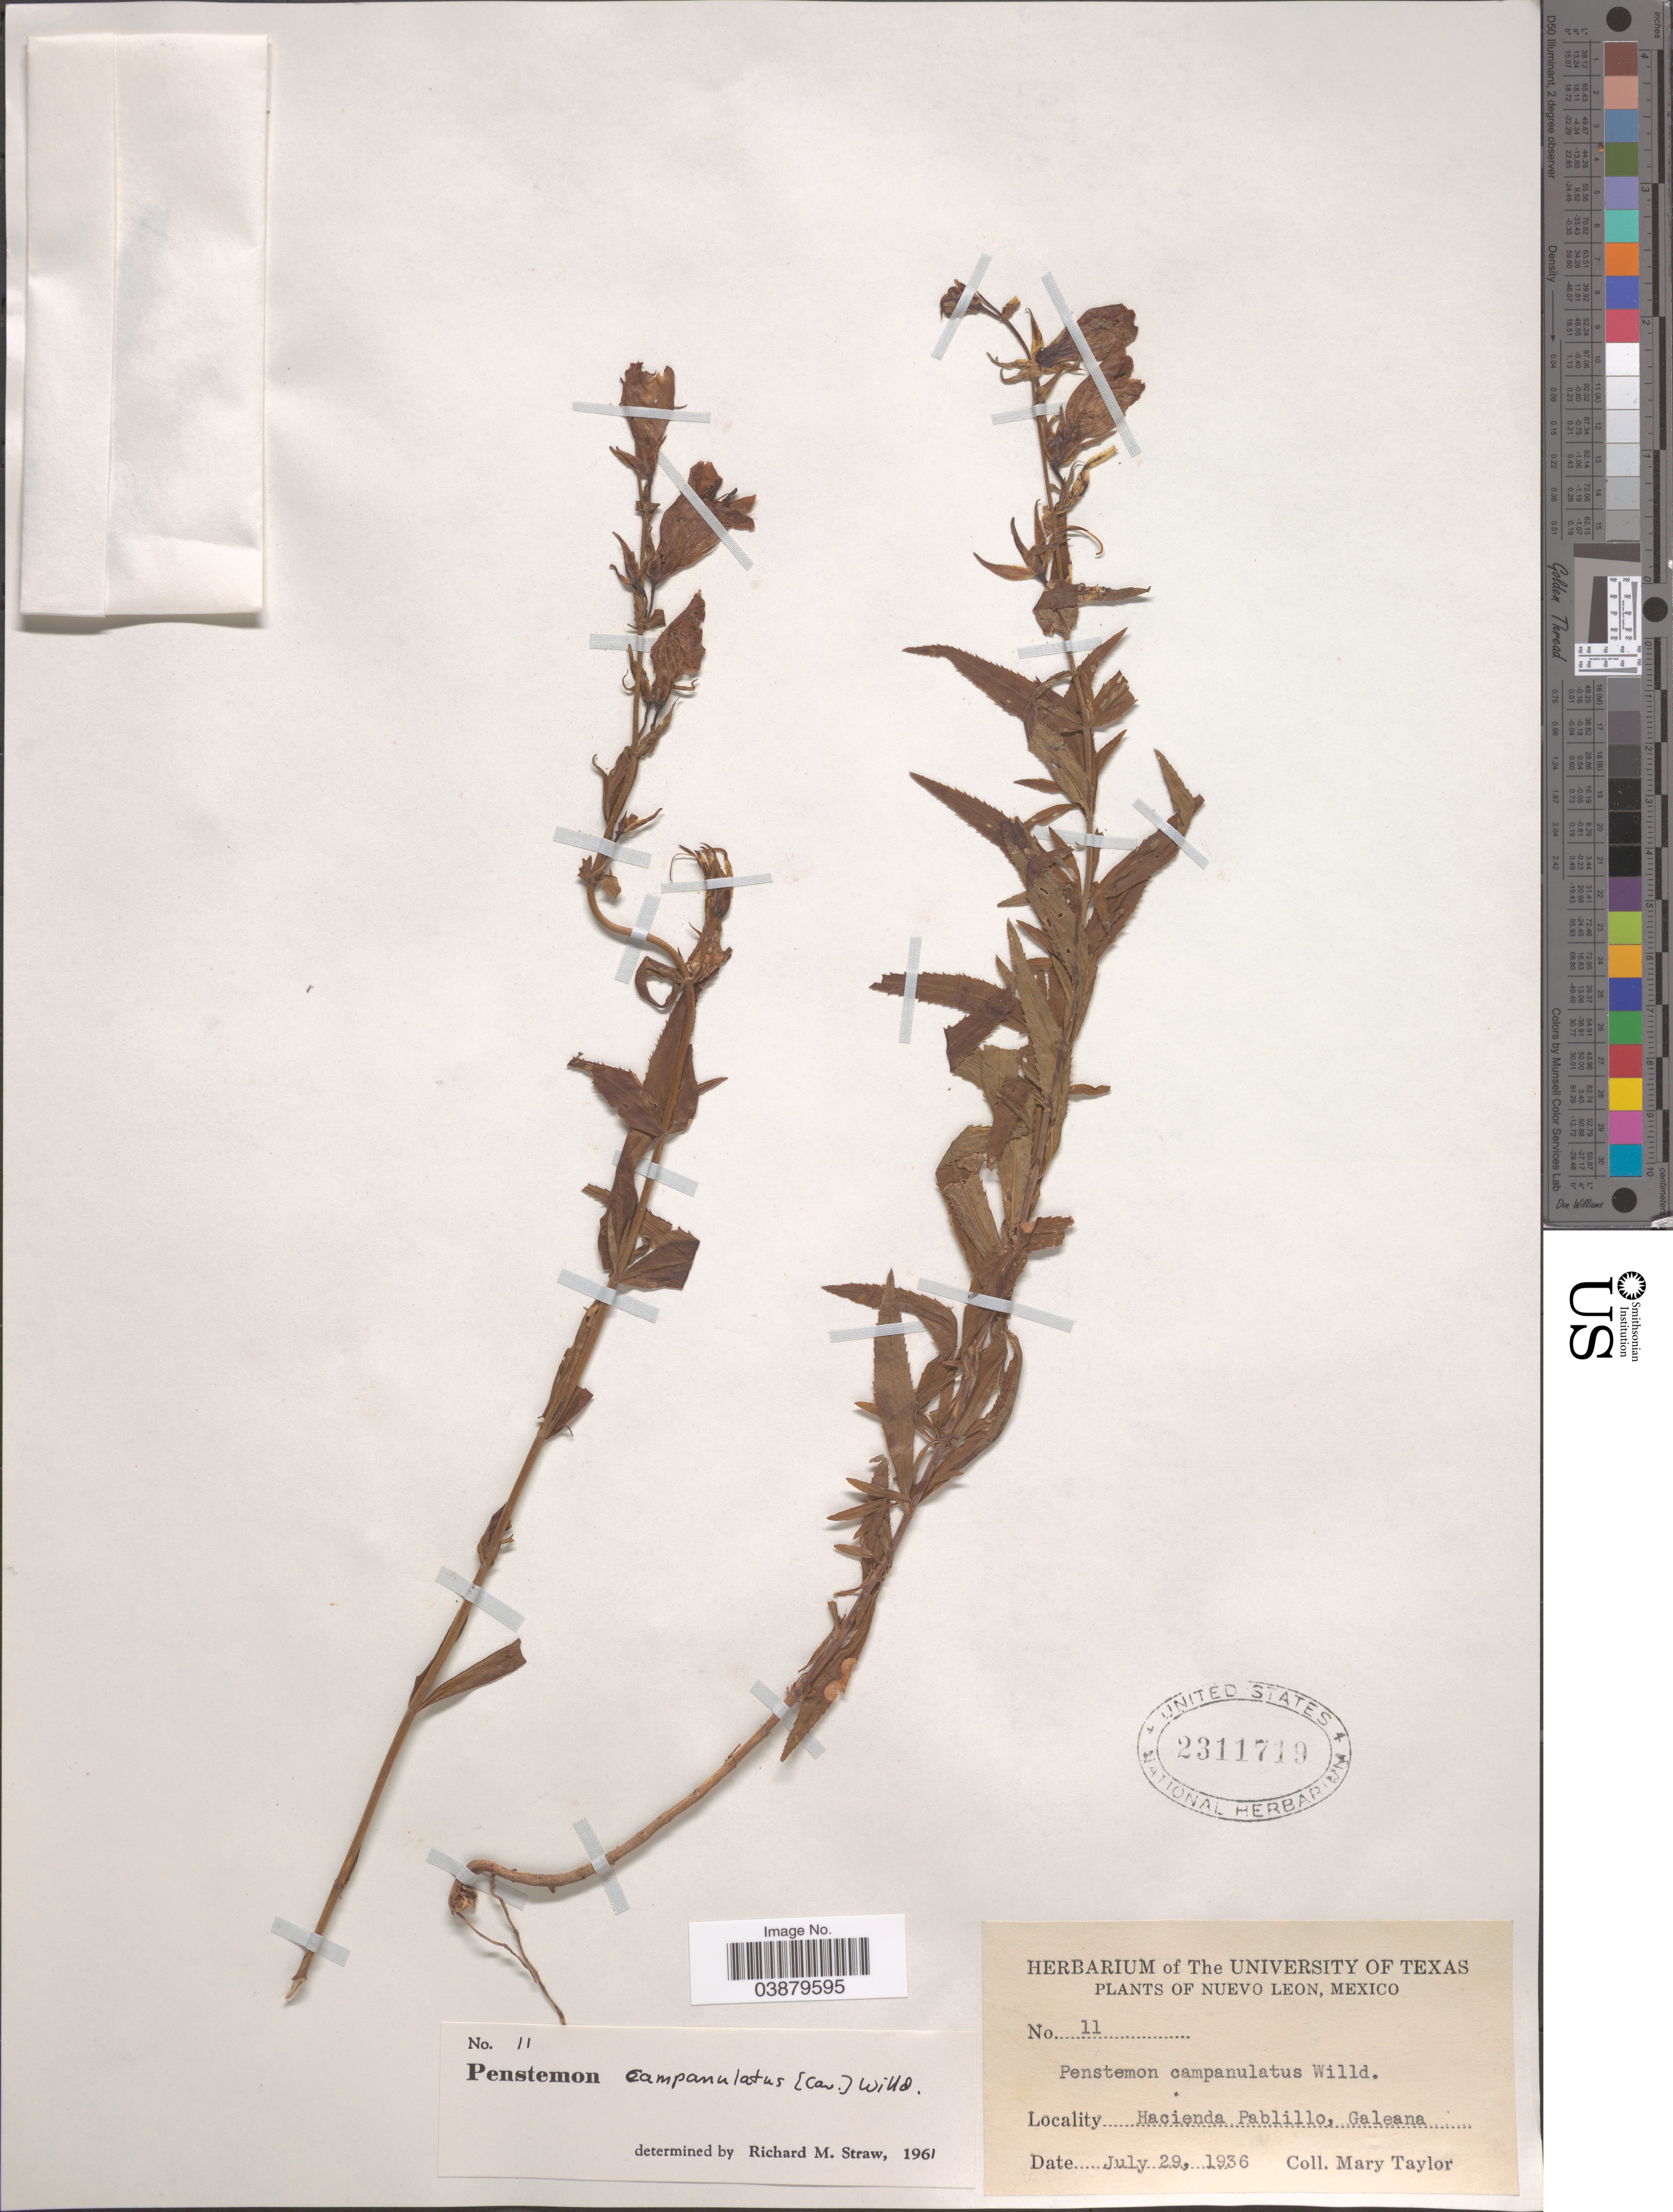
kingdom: Plantae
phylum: Tracheophyta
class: Magnoliopsida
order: Lamiales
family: Plantaginaceae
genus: Penstemon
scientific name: Penstemon campanulatus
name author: (Cav.) Willd.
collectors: M. S. Taylor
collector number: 11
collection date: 1936-07-29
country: Mexico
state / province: Nuevo León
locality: Hacienda Pablillo, Galeana.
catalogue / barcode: US 2311719